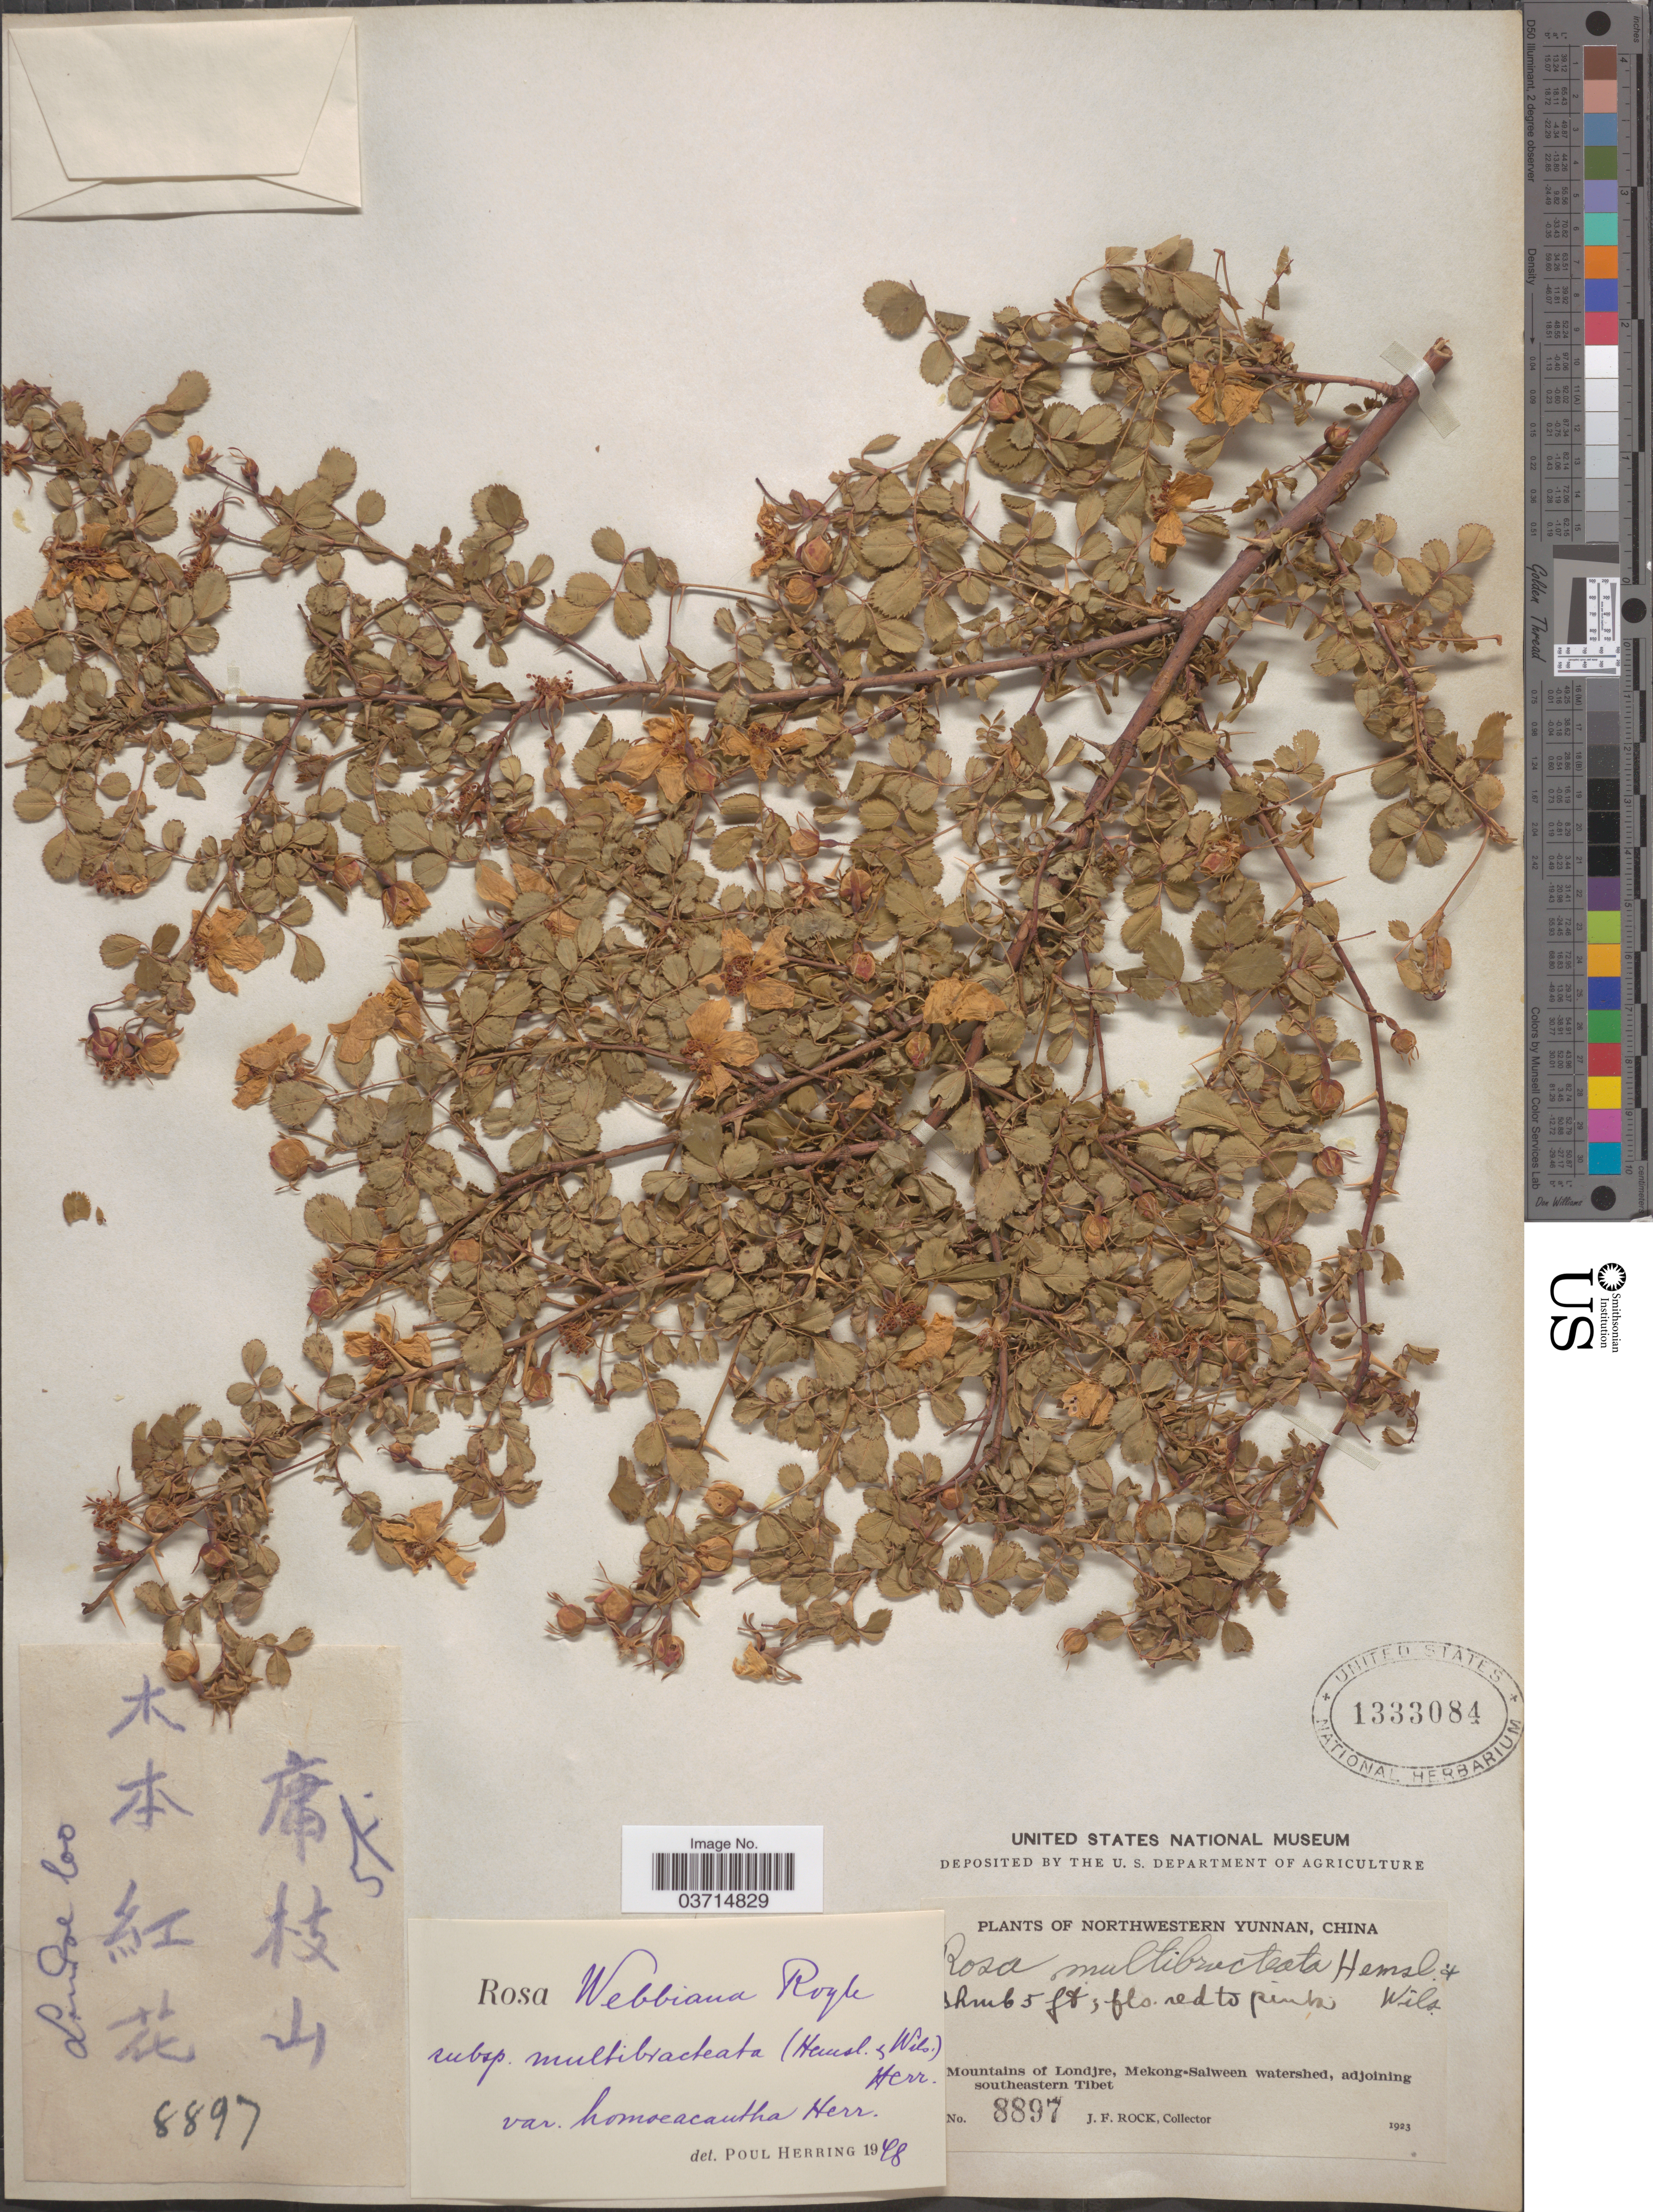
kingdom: Plantae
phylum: Tracheophyta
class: Magnoliopsida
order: Rosales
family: Rosaceae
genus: Rosa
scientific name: Rosa multibracteata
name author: Hemsl. & E.H. Wilson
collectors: J. Rock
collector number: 8897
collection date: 1923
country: China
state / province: Yunnan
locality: Northwestern Yunnan. Mountains of Londjre, Mekong-Salween watershed, adjoining southeastern Tibet.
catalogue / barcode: US 1333084